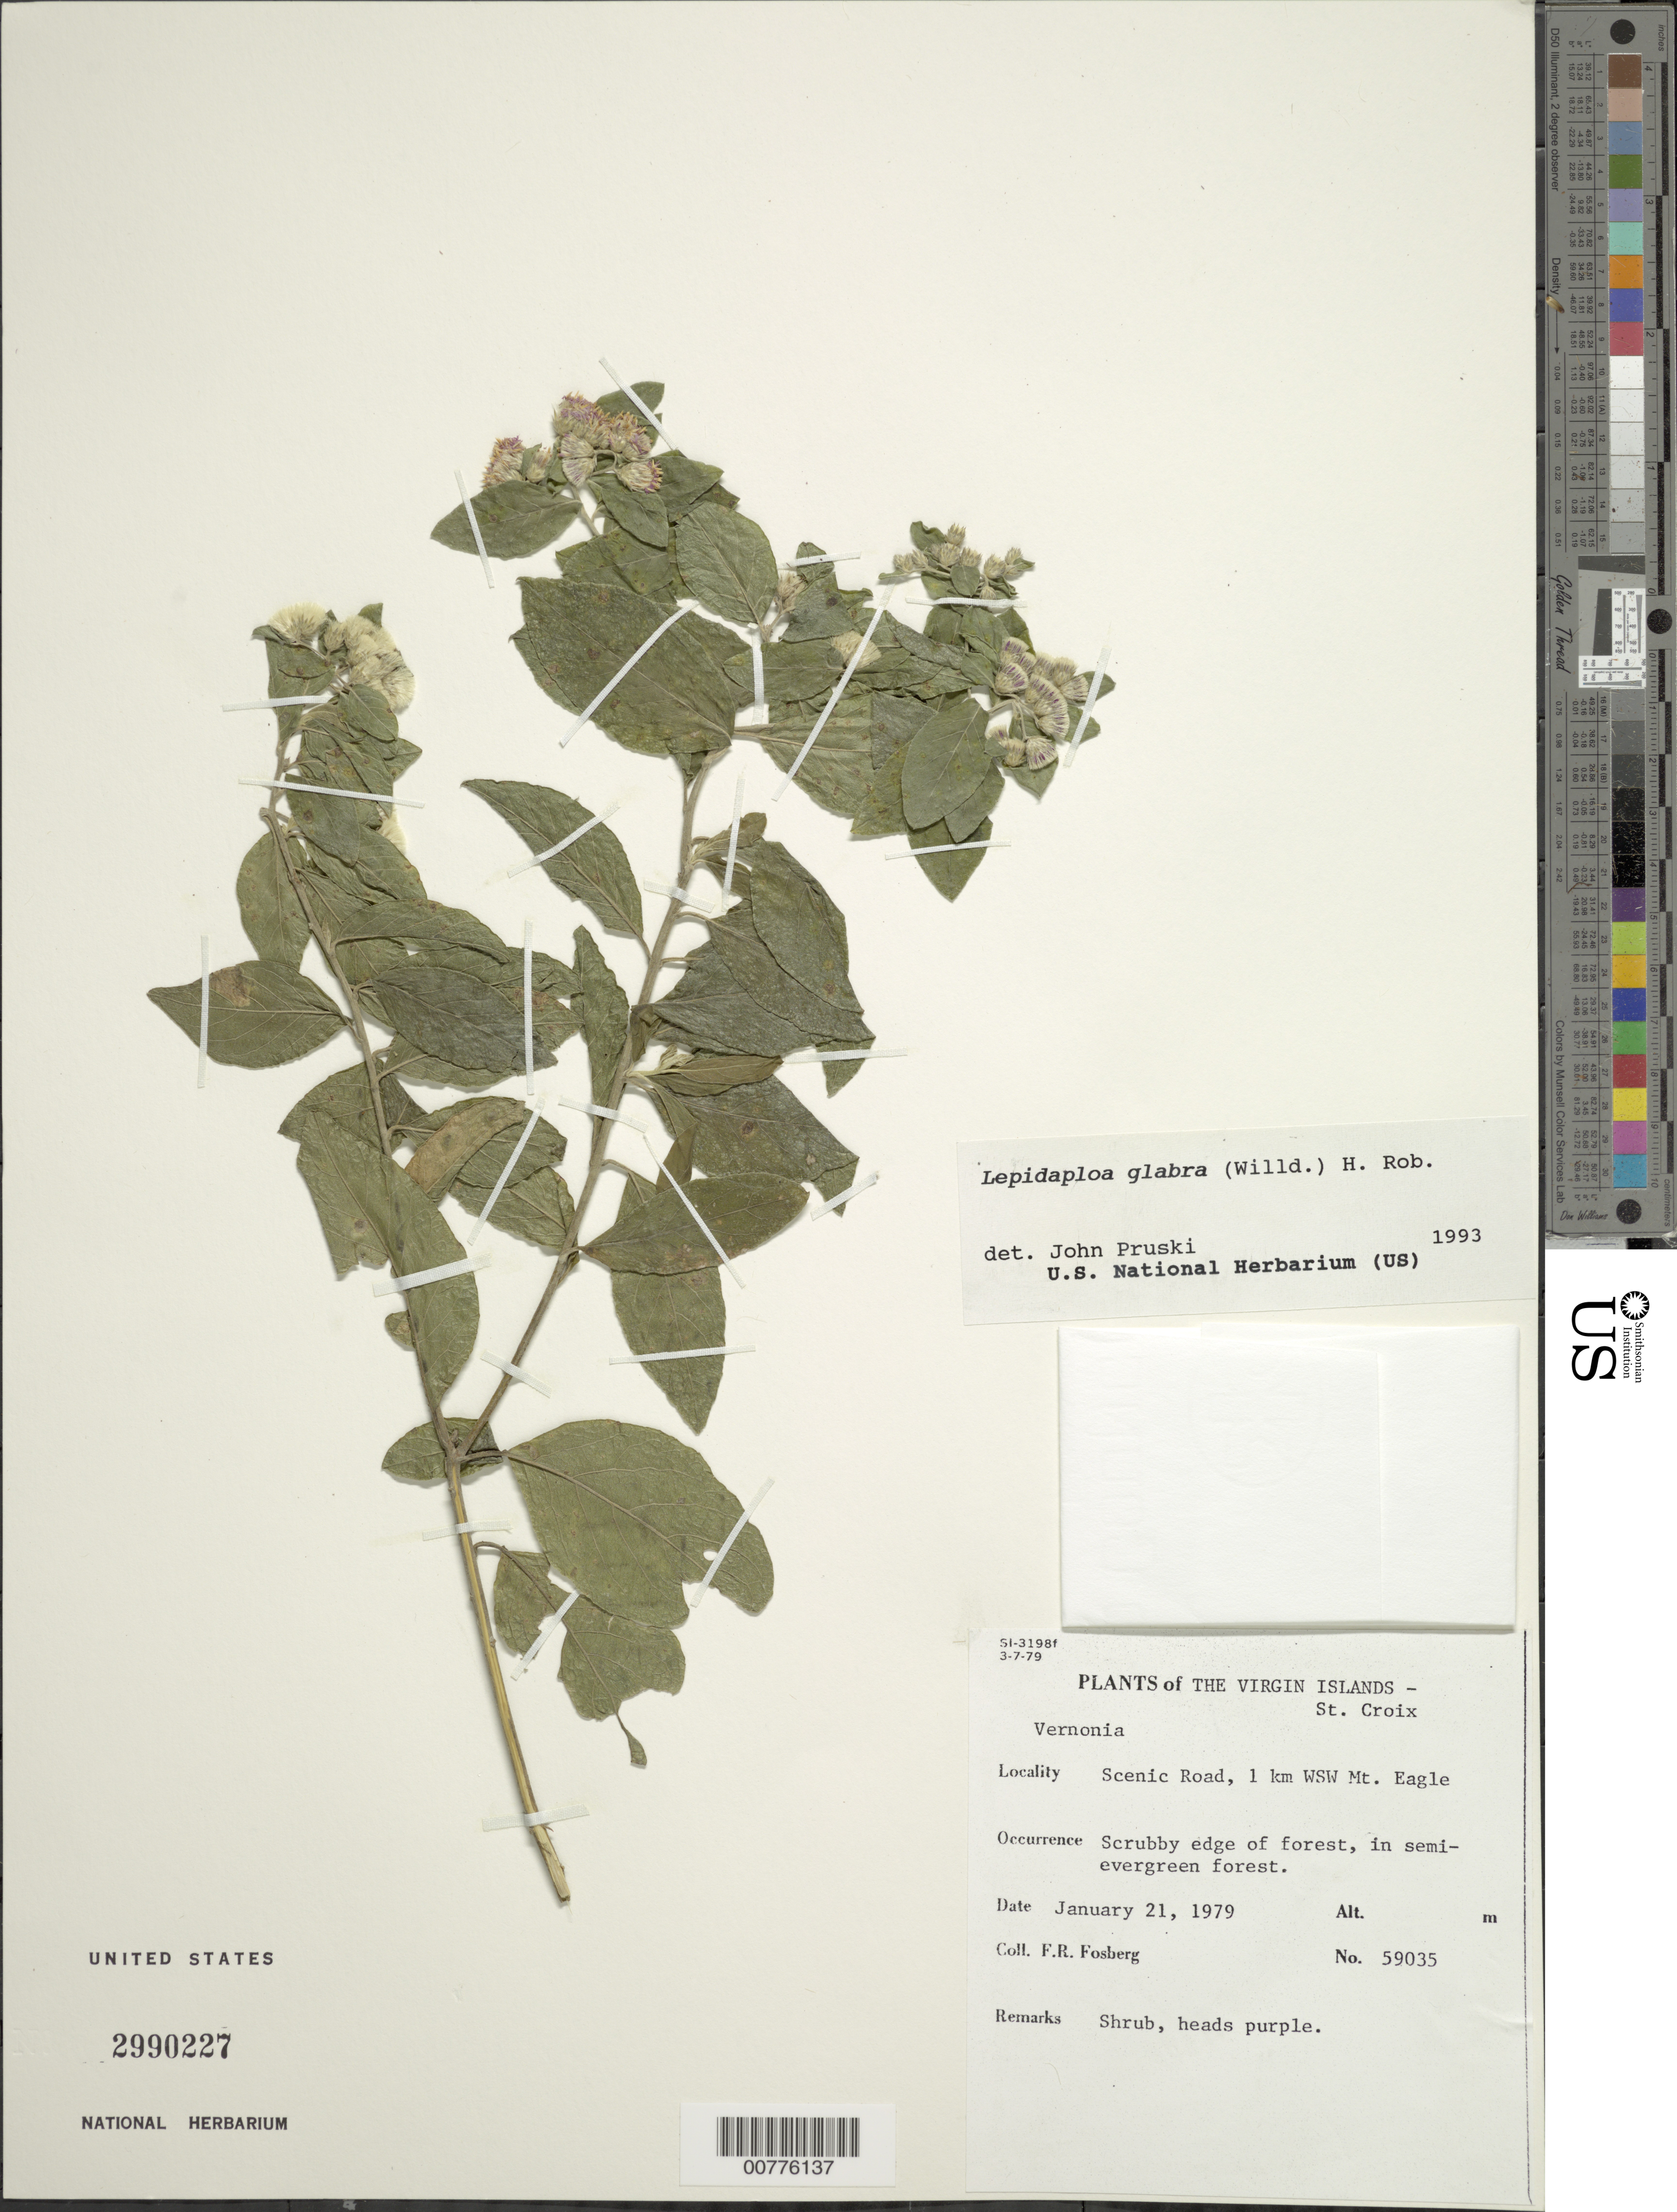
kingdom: Plantae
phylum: Tracheophyta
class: Magnoliopsida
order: Asterales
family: Asteraceae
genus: Lepidaploa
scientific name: Lepidaploa glabra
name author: (Willd.) H. Rob.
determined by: Pruski, J. F.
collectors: F. R. Fosberg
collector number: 59035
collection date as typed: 21 Jan 1979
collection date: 1979-01-21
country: U.S. Virgin Islands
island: St. Croix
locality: Scenic Road, 1 km WSW Mt. Eagle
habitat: Scrubby edge of forest, in semi-evergreen forest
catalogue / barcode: US 2990227